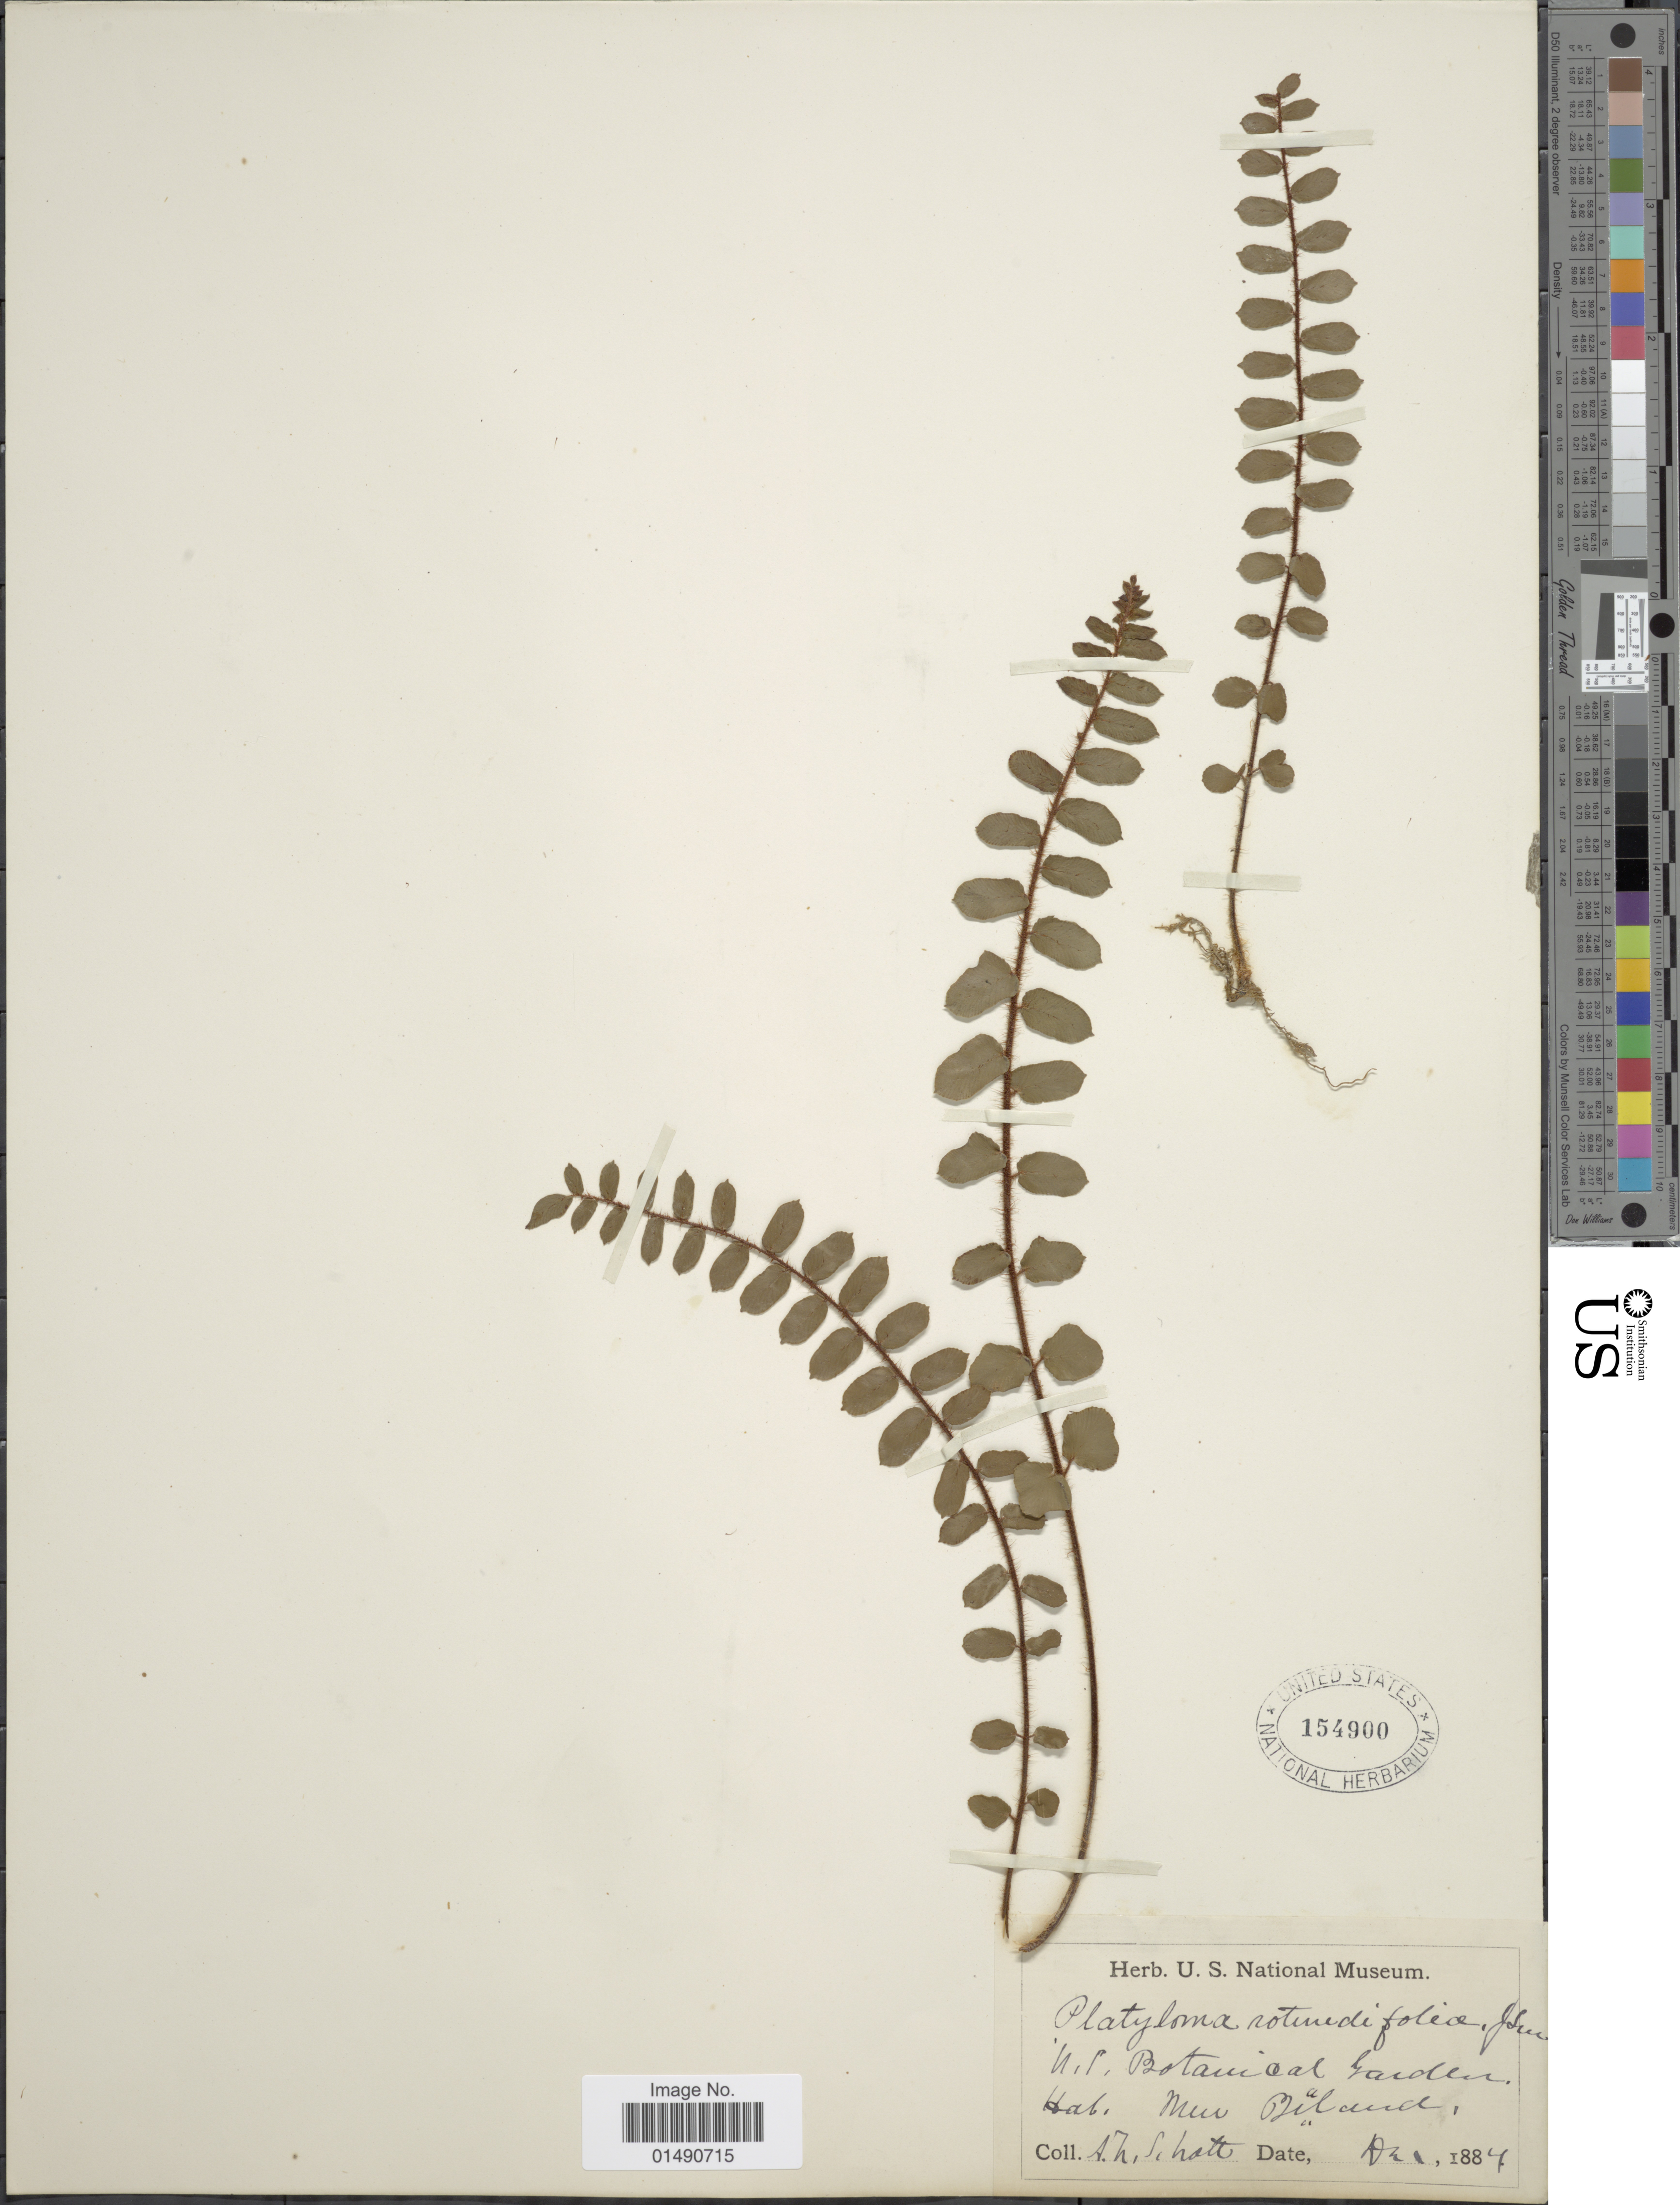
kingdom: Plantae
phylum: Tracheophyta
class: Polypodiopsida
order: Polypodiales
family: Pteridaceae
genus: Pellaea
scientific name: Pellaea rotundifolia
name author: Hook.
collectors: A. L. Schott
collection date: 1884-12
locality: N.I., Botanical Garden [interpreted]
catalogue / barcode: US 154900